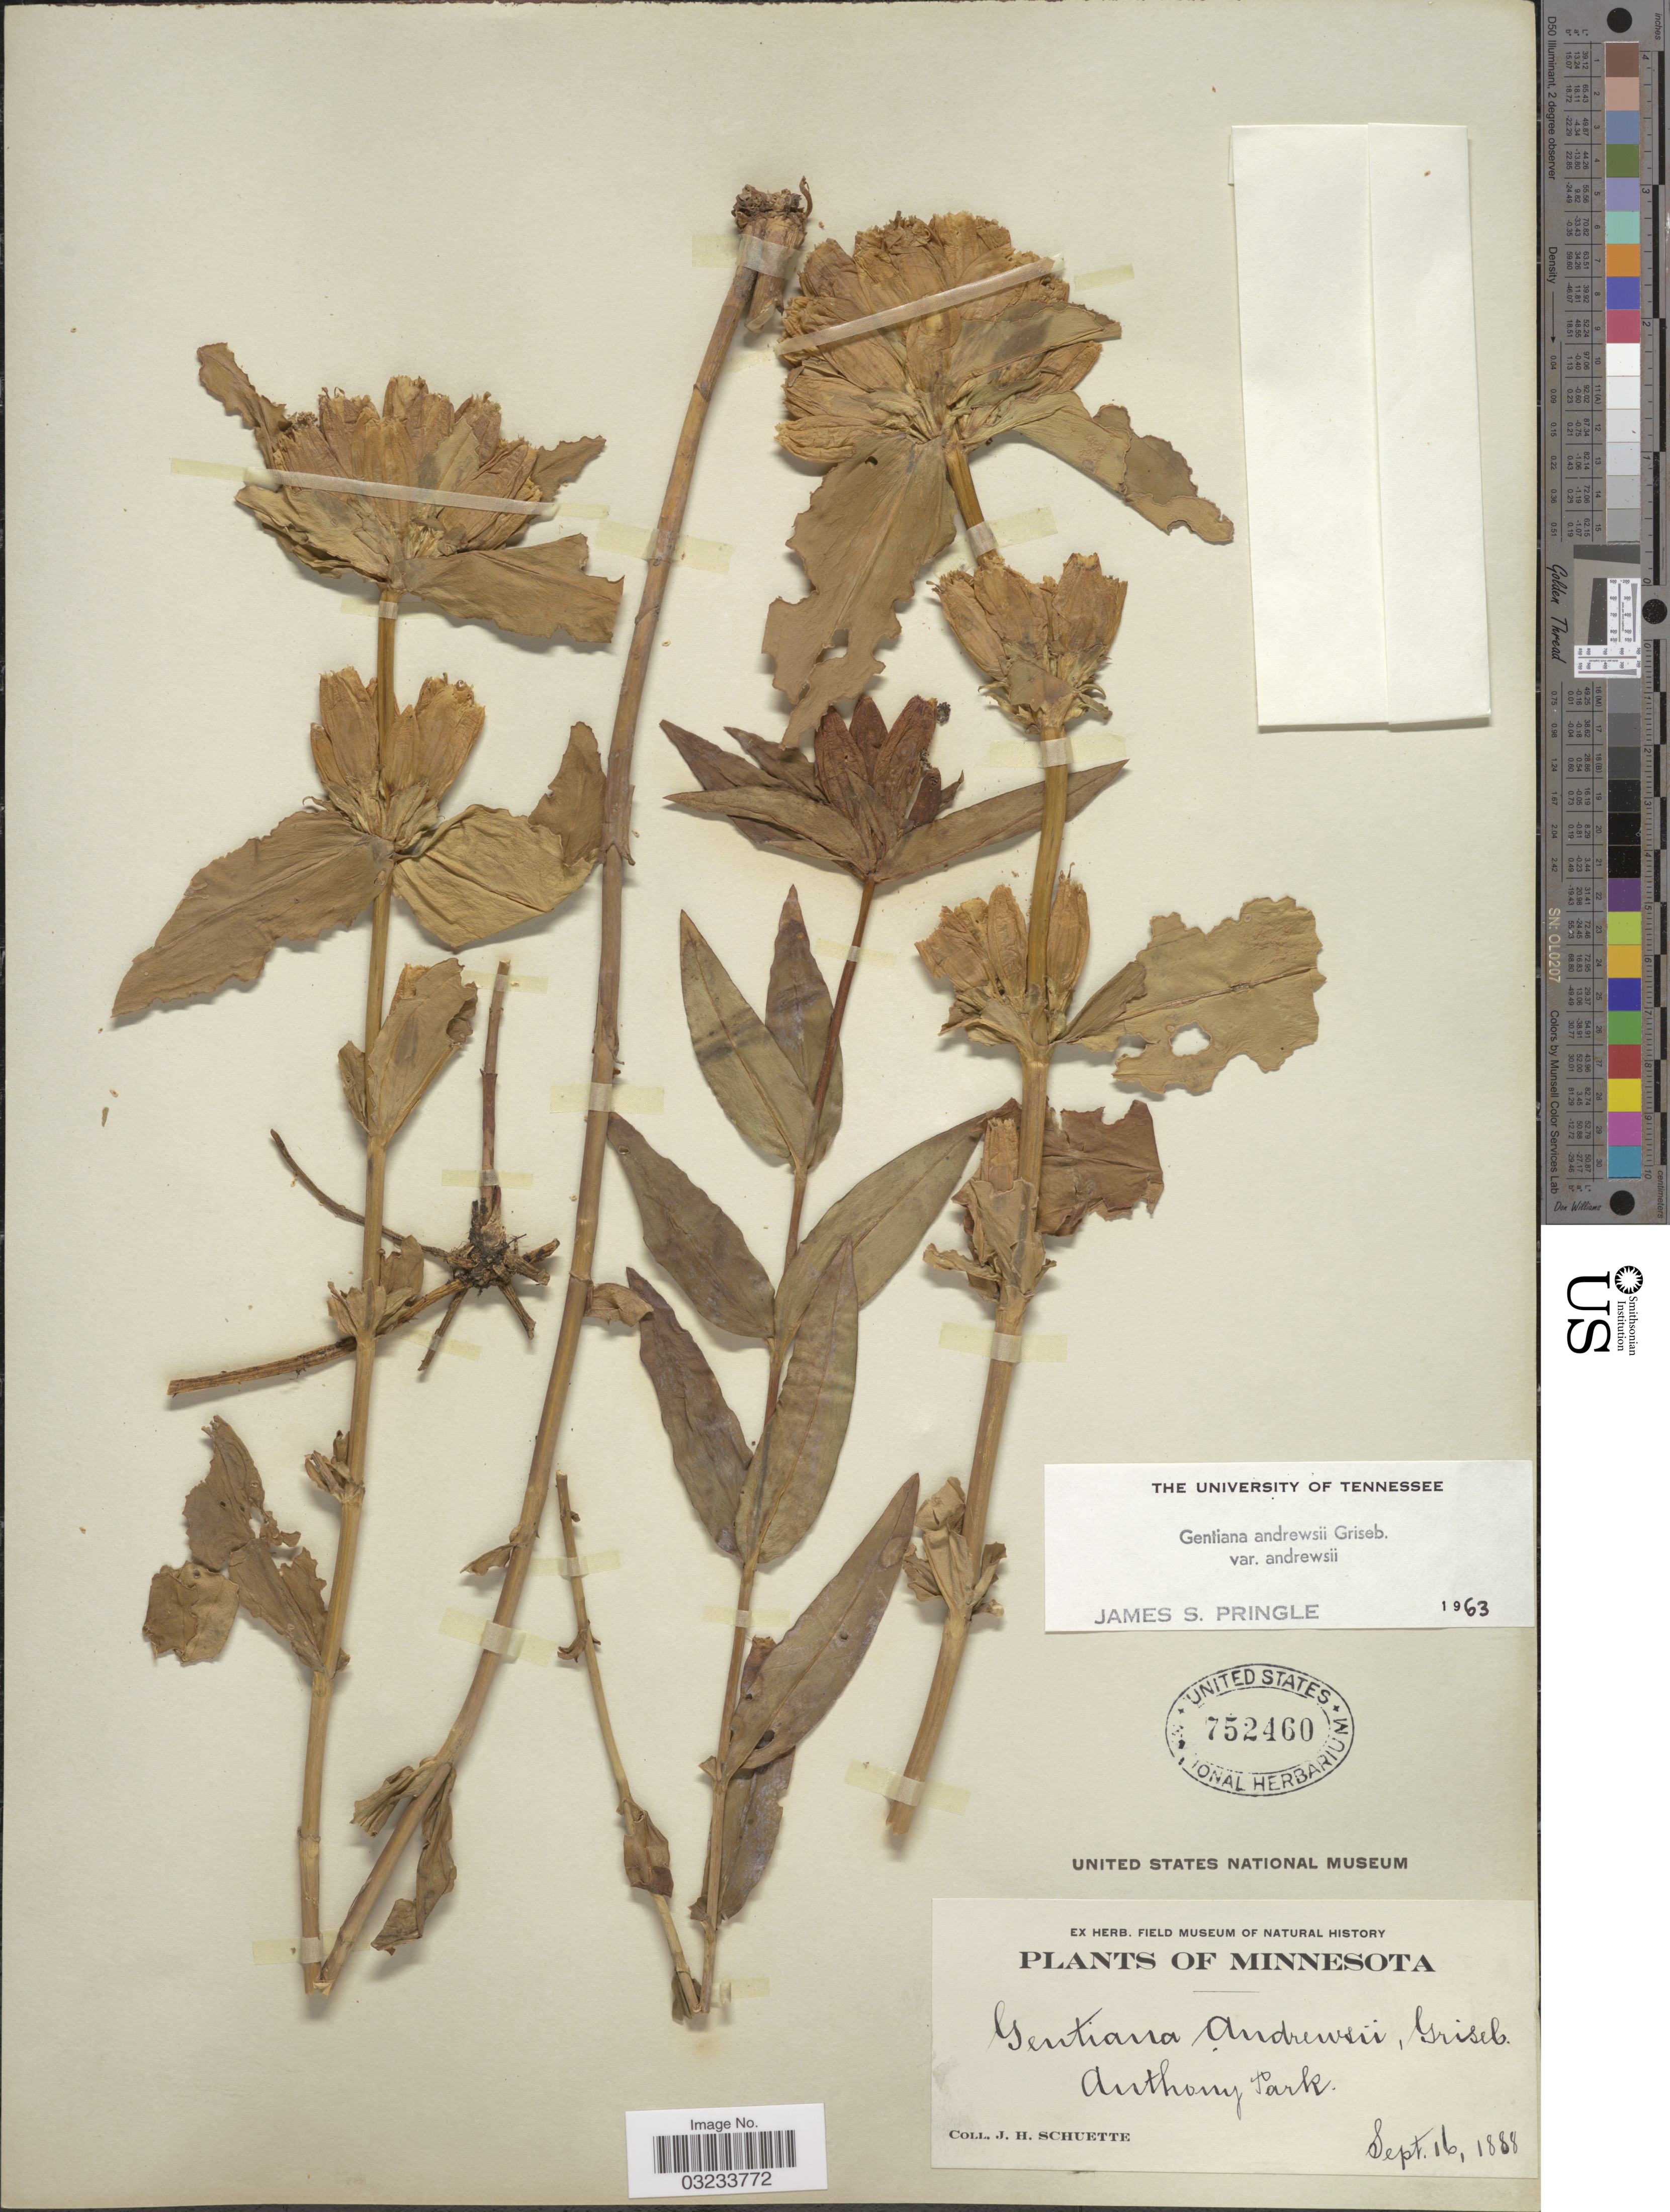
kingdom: Plantae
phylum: Tracheophyta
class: Magnoliopsida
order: Gentianales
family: Gentianaceae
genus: Gentiana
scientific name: Gentiana andrewsii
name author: Griseb.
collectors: J. H. Schuette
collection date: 1888-09-16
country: United States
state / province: Minnesota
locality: Anthony Park.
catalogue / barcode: US 752460